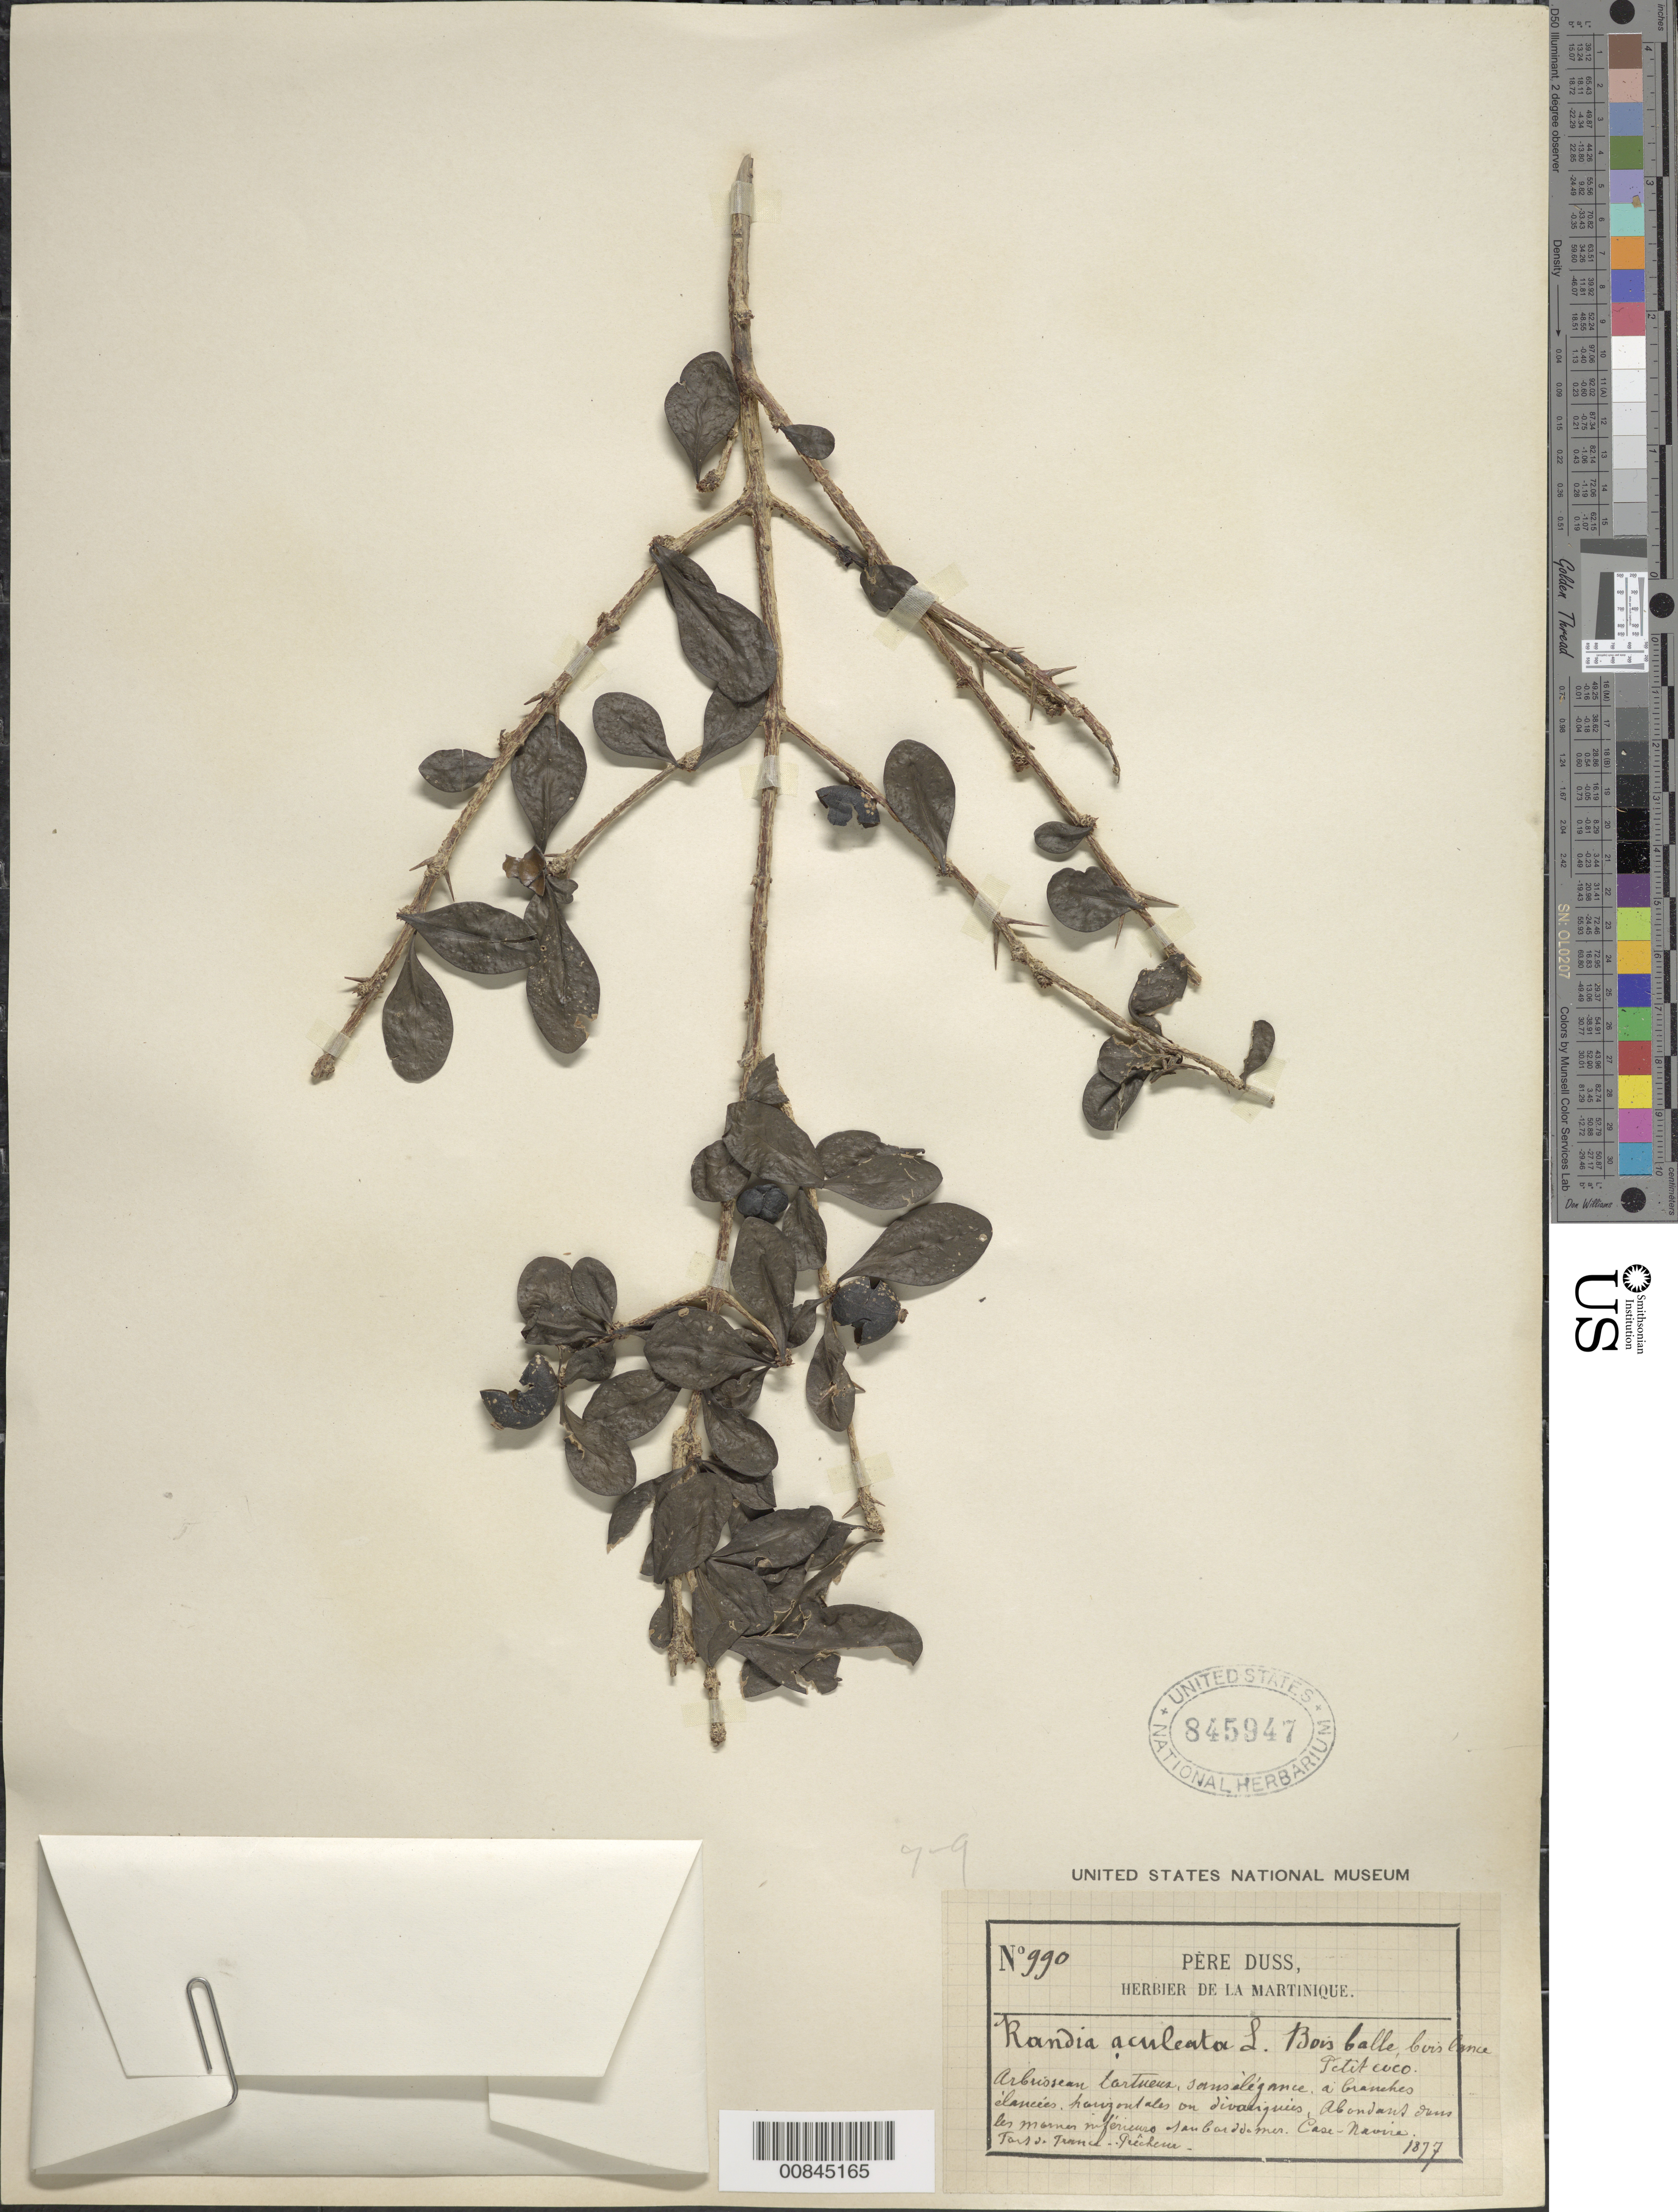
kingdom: Plantae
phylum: Tracheophyta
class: Magnoliopsida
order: Gentianales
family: Rubiaceae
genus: Randia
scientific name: Randia aculeata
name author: L.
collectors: Père Duss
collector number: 990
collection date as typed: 1877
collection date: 1877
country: Martinique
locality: Case - Navire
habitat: Les mornes inférieurs san bord de mer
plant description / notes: Common name: Petit coco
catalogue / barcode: US 845947